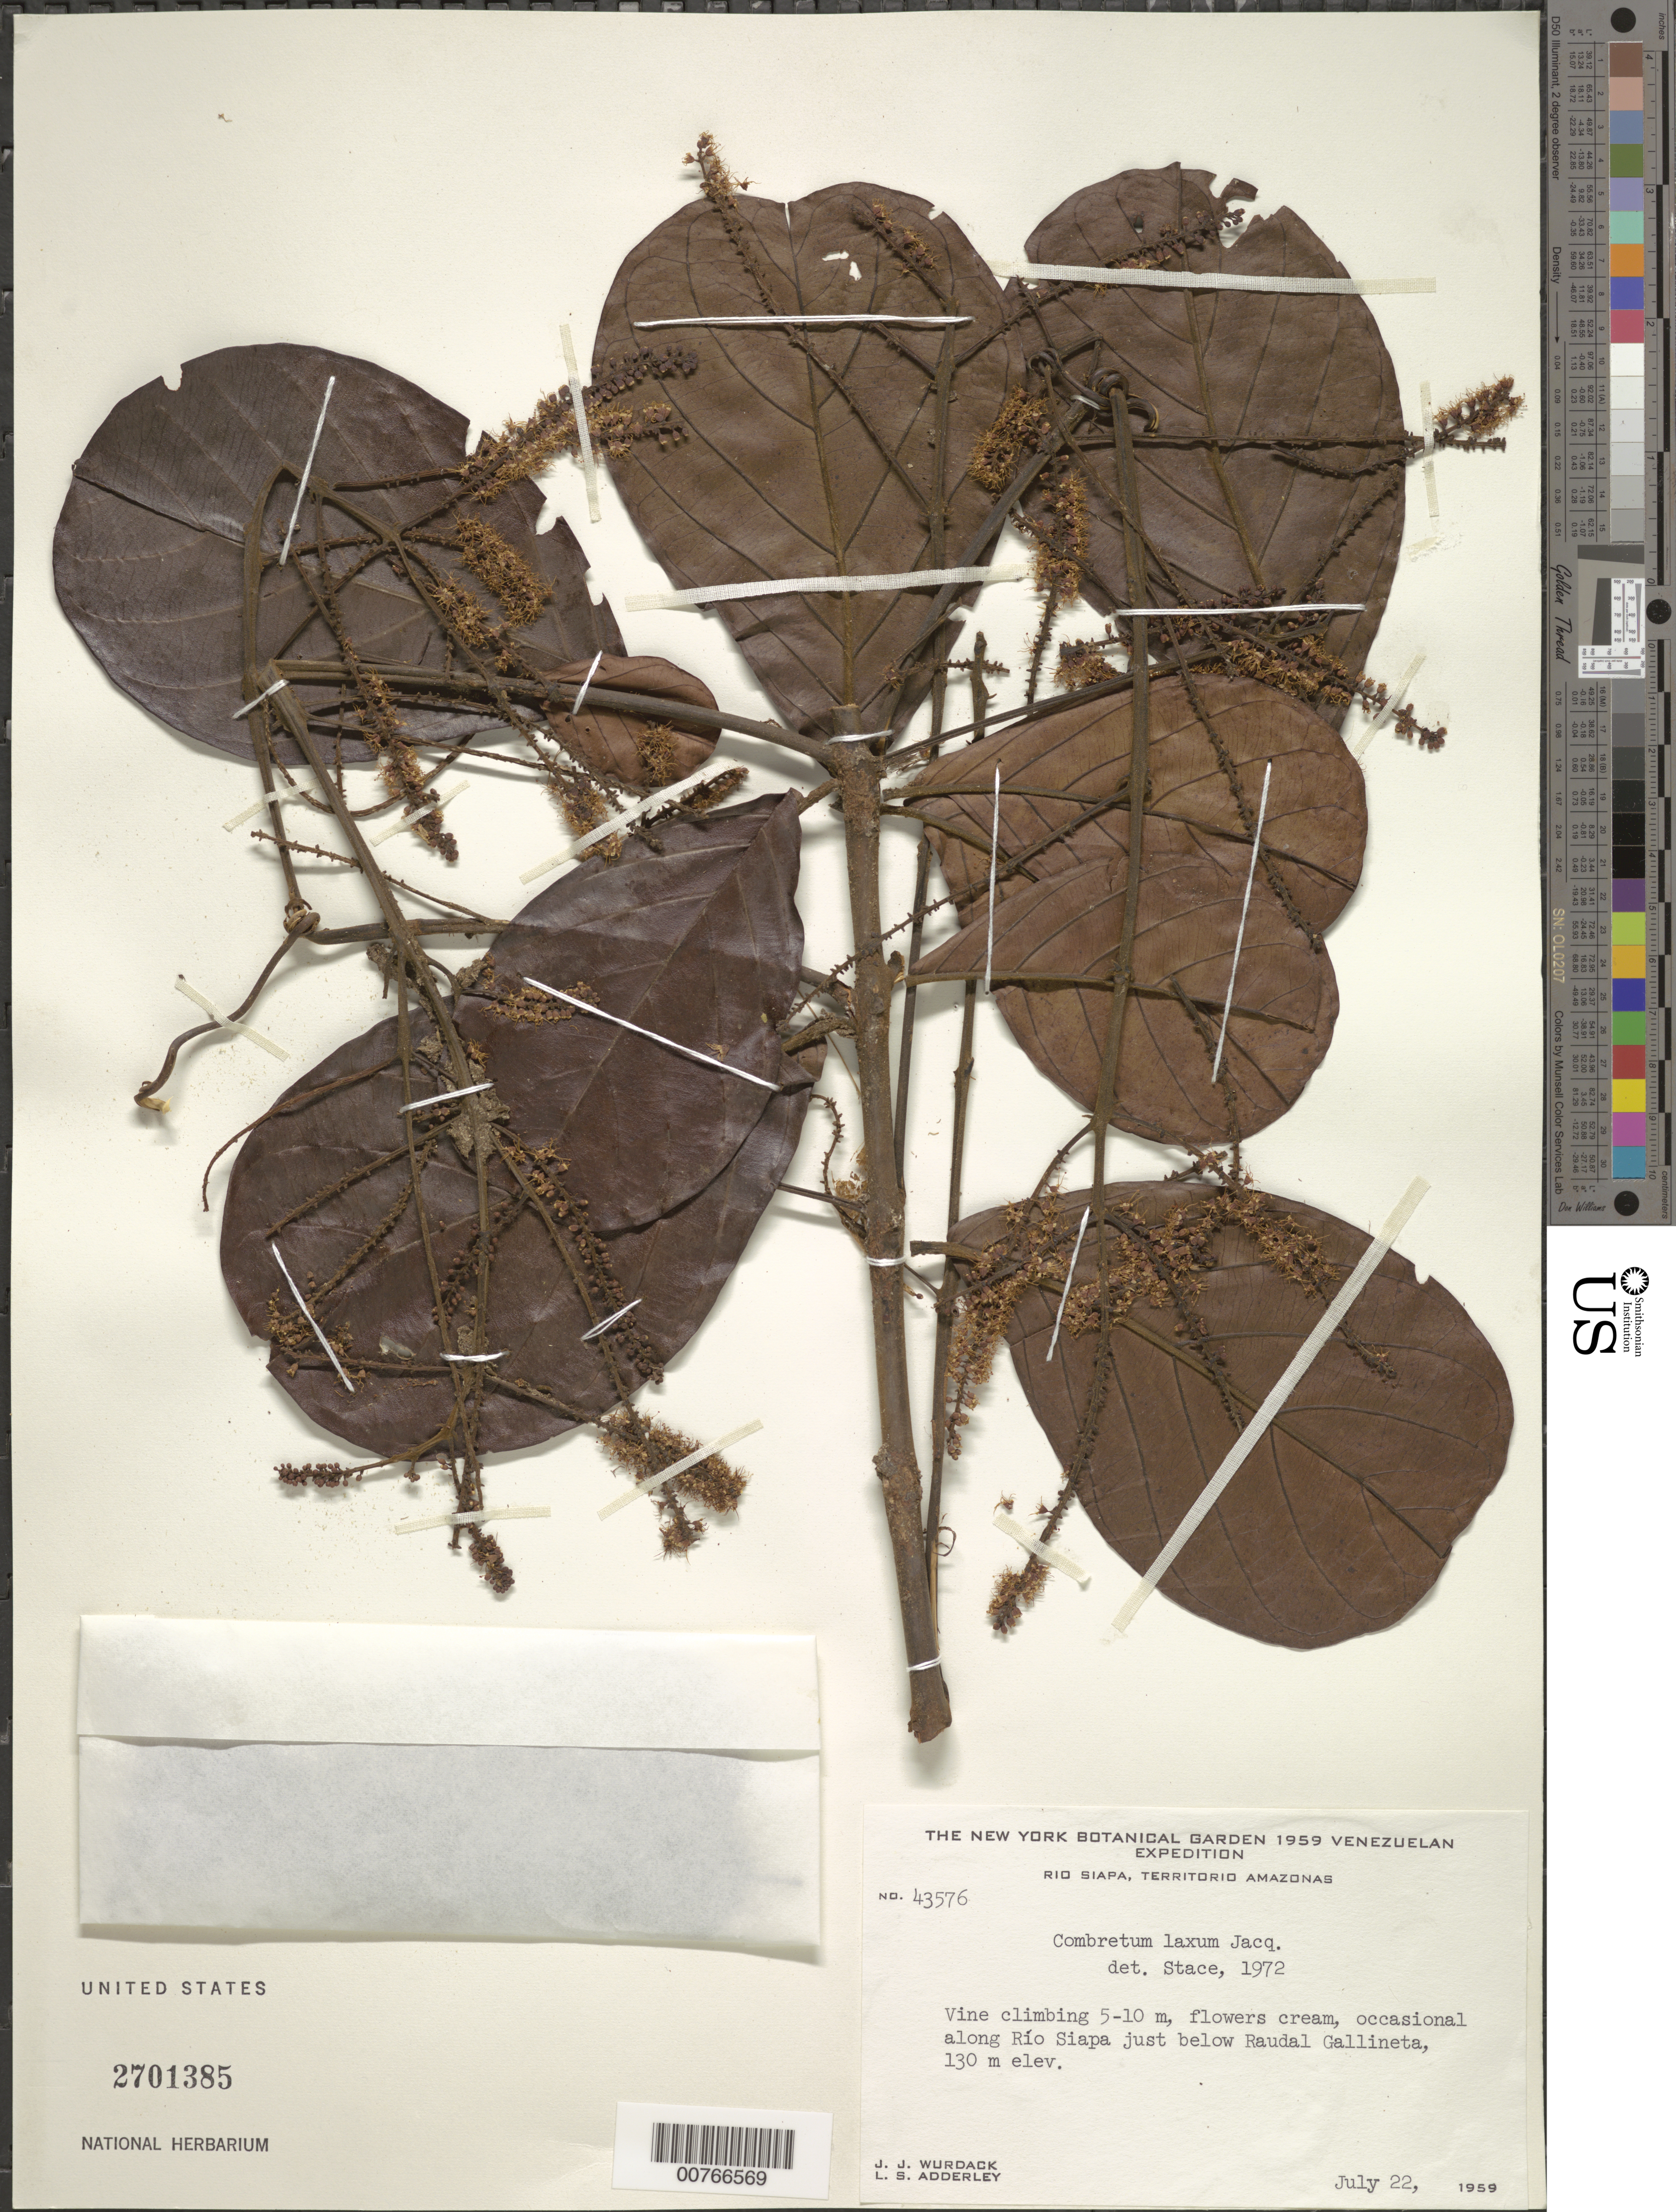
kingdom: Plantae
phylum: Tracheophyta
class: Magnoliopsida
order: Myrtales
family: Combretaceae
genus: Combretum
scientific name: Combretum laxum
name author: Jacq.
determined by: Stace, C. A.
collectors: J. J. Wurdack & L. S. Adderley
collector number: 43576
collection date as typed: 22-Jul-59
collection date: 1959-07-22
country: Venezuela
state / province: Amazonas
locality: Río Siapa, just below Raudal Gallineta (about 110 river km from mouth)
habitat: Along river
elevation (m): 130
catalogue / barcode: US 2701385